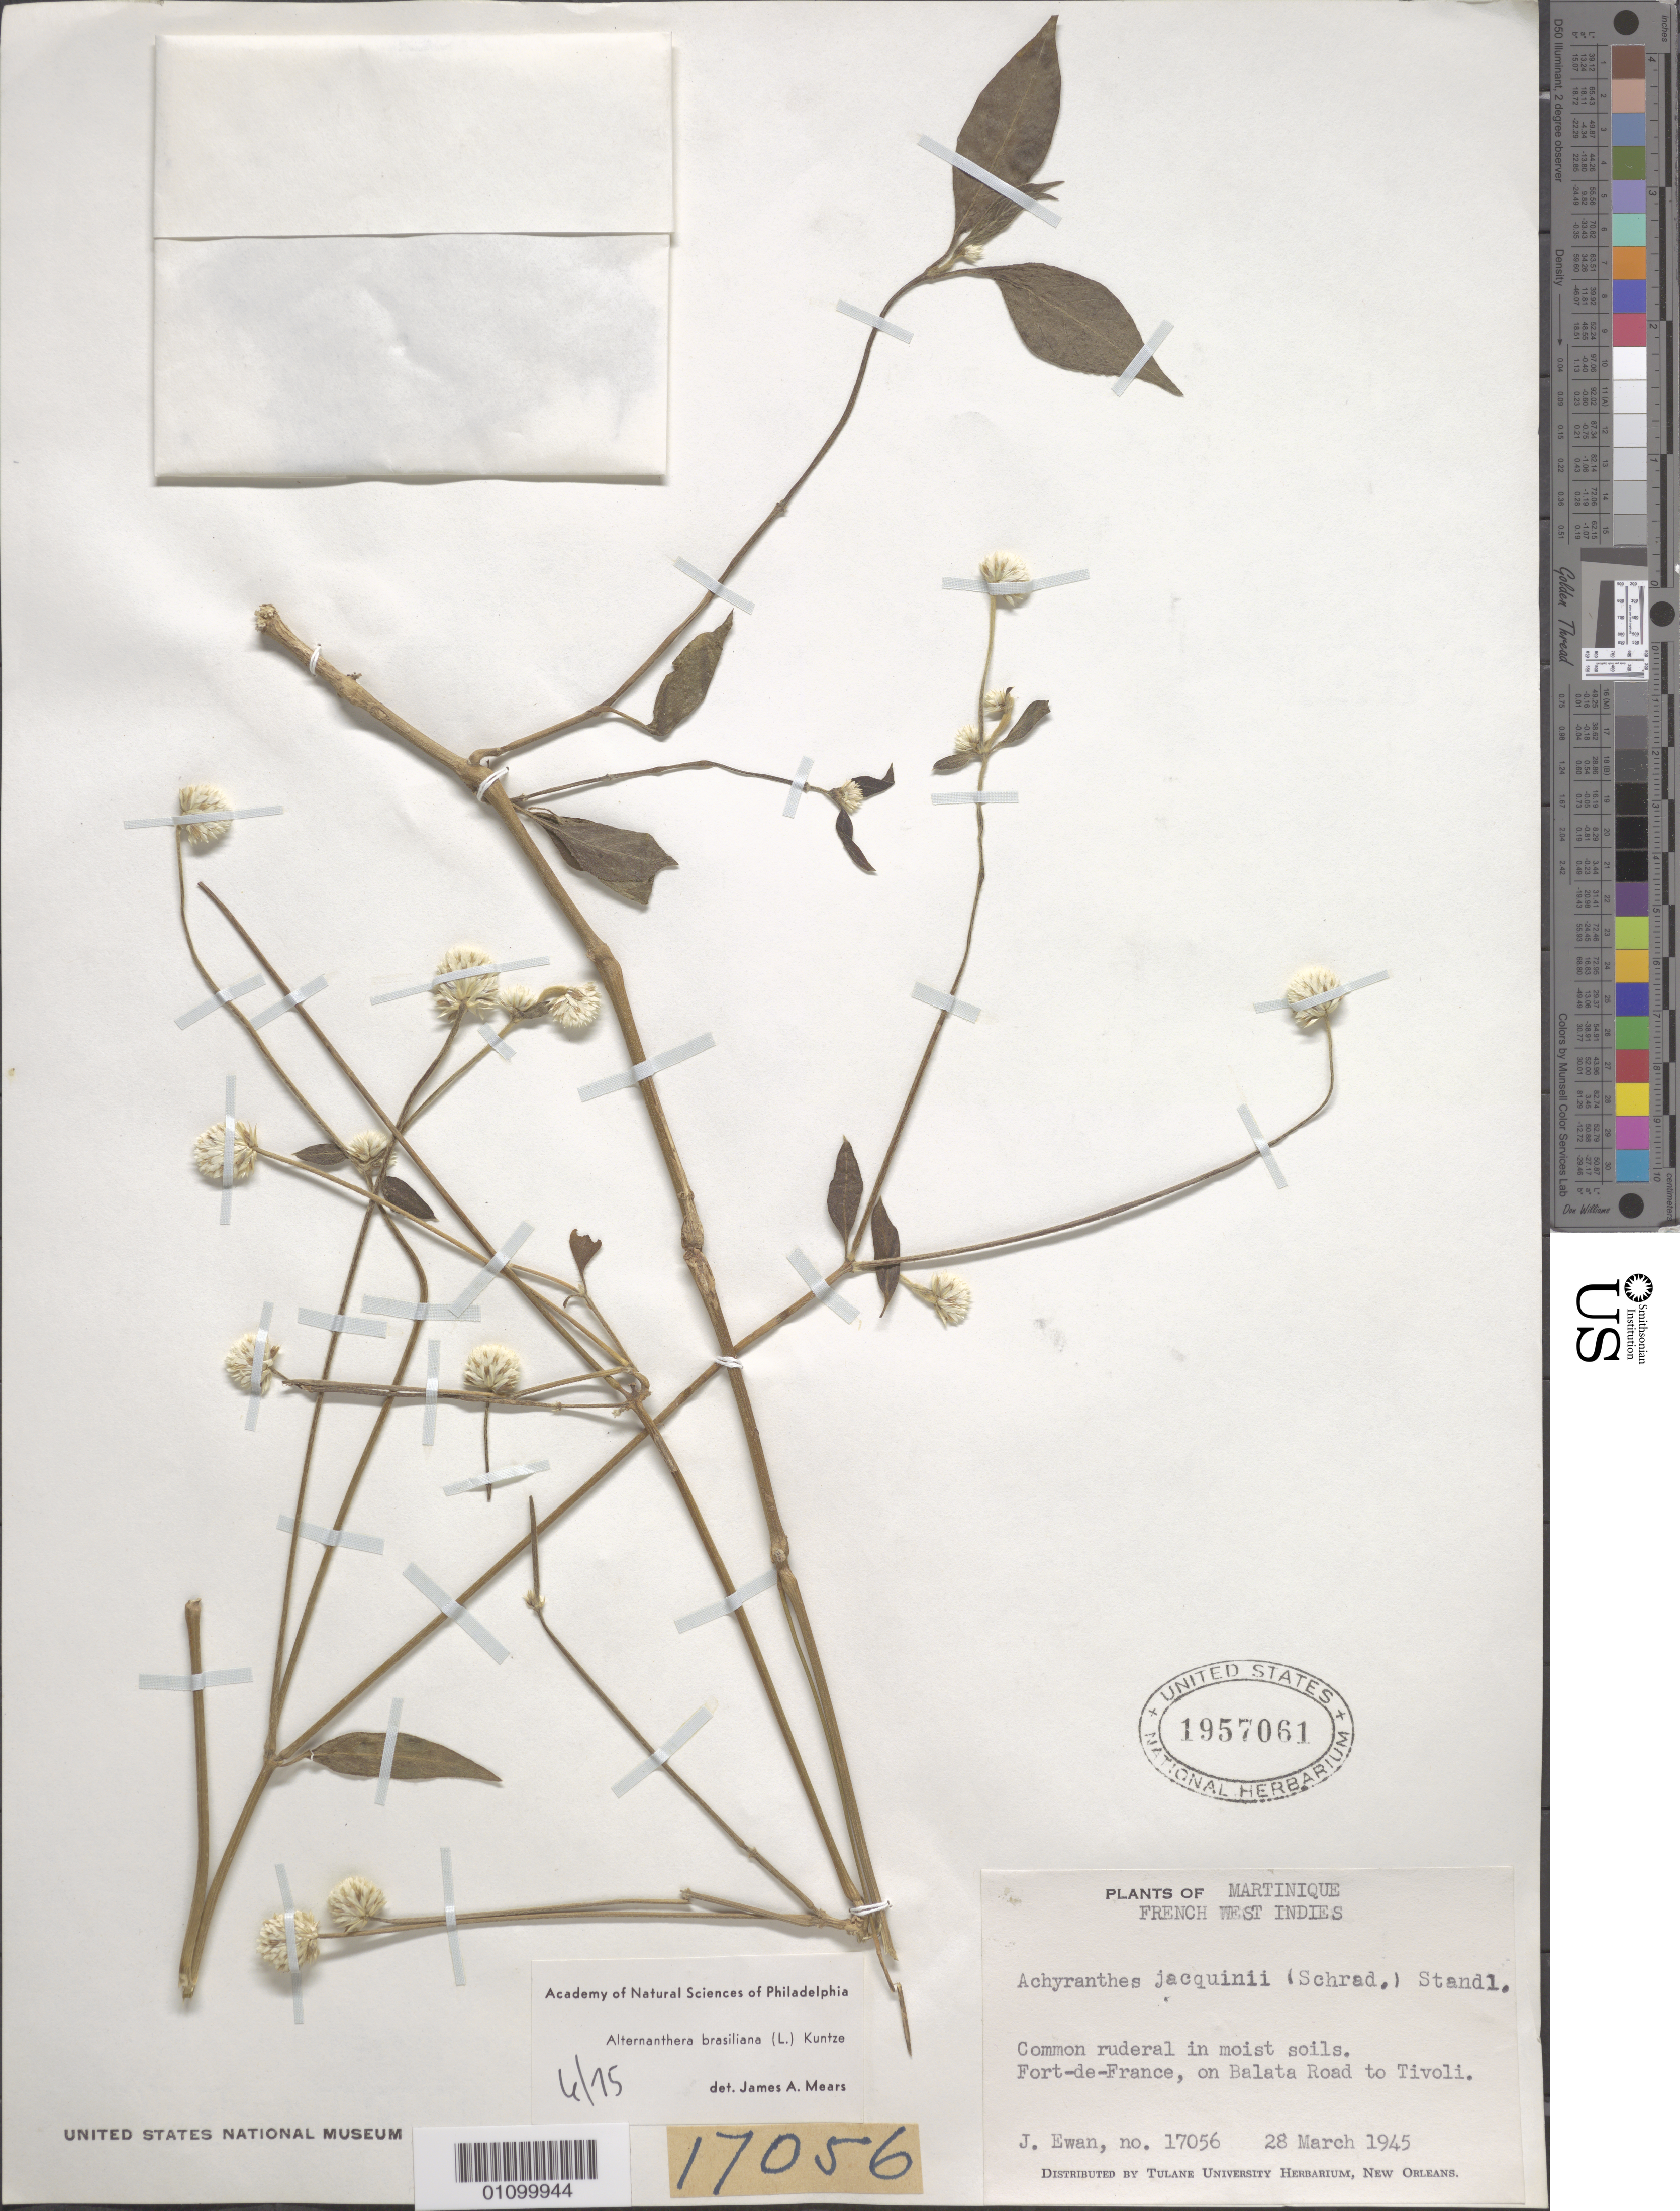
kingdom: Plantae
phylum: Tracheophyta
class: Magnoliopsida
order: Caryophyllales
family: Amaranthaceae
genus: Alternanthera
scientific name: Alternanthera brasiliana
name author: (L.) Kuntze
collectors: J. A. Ewan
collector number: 17056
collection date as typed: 28 Mar 1945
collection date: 1945-03-28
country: Martinique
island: Martinique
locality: Fort-de-France, on Balata Road to Tivoli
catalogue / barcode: US 1957061